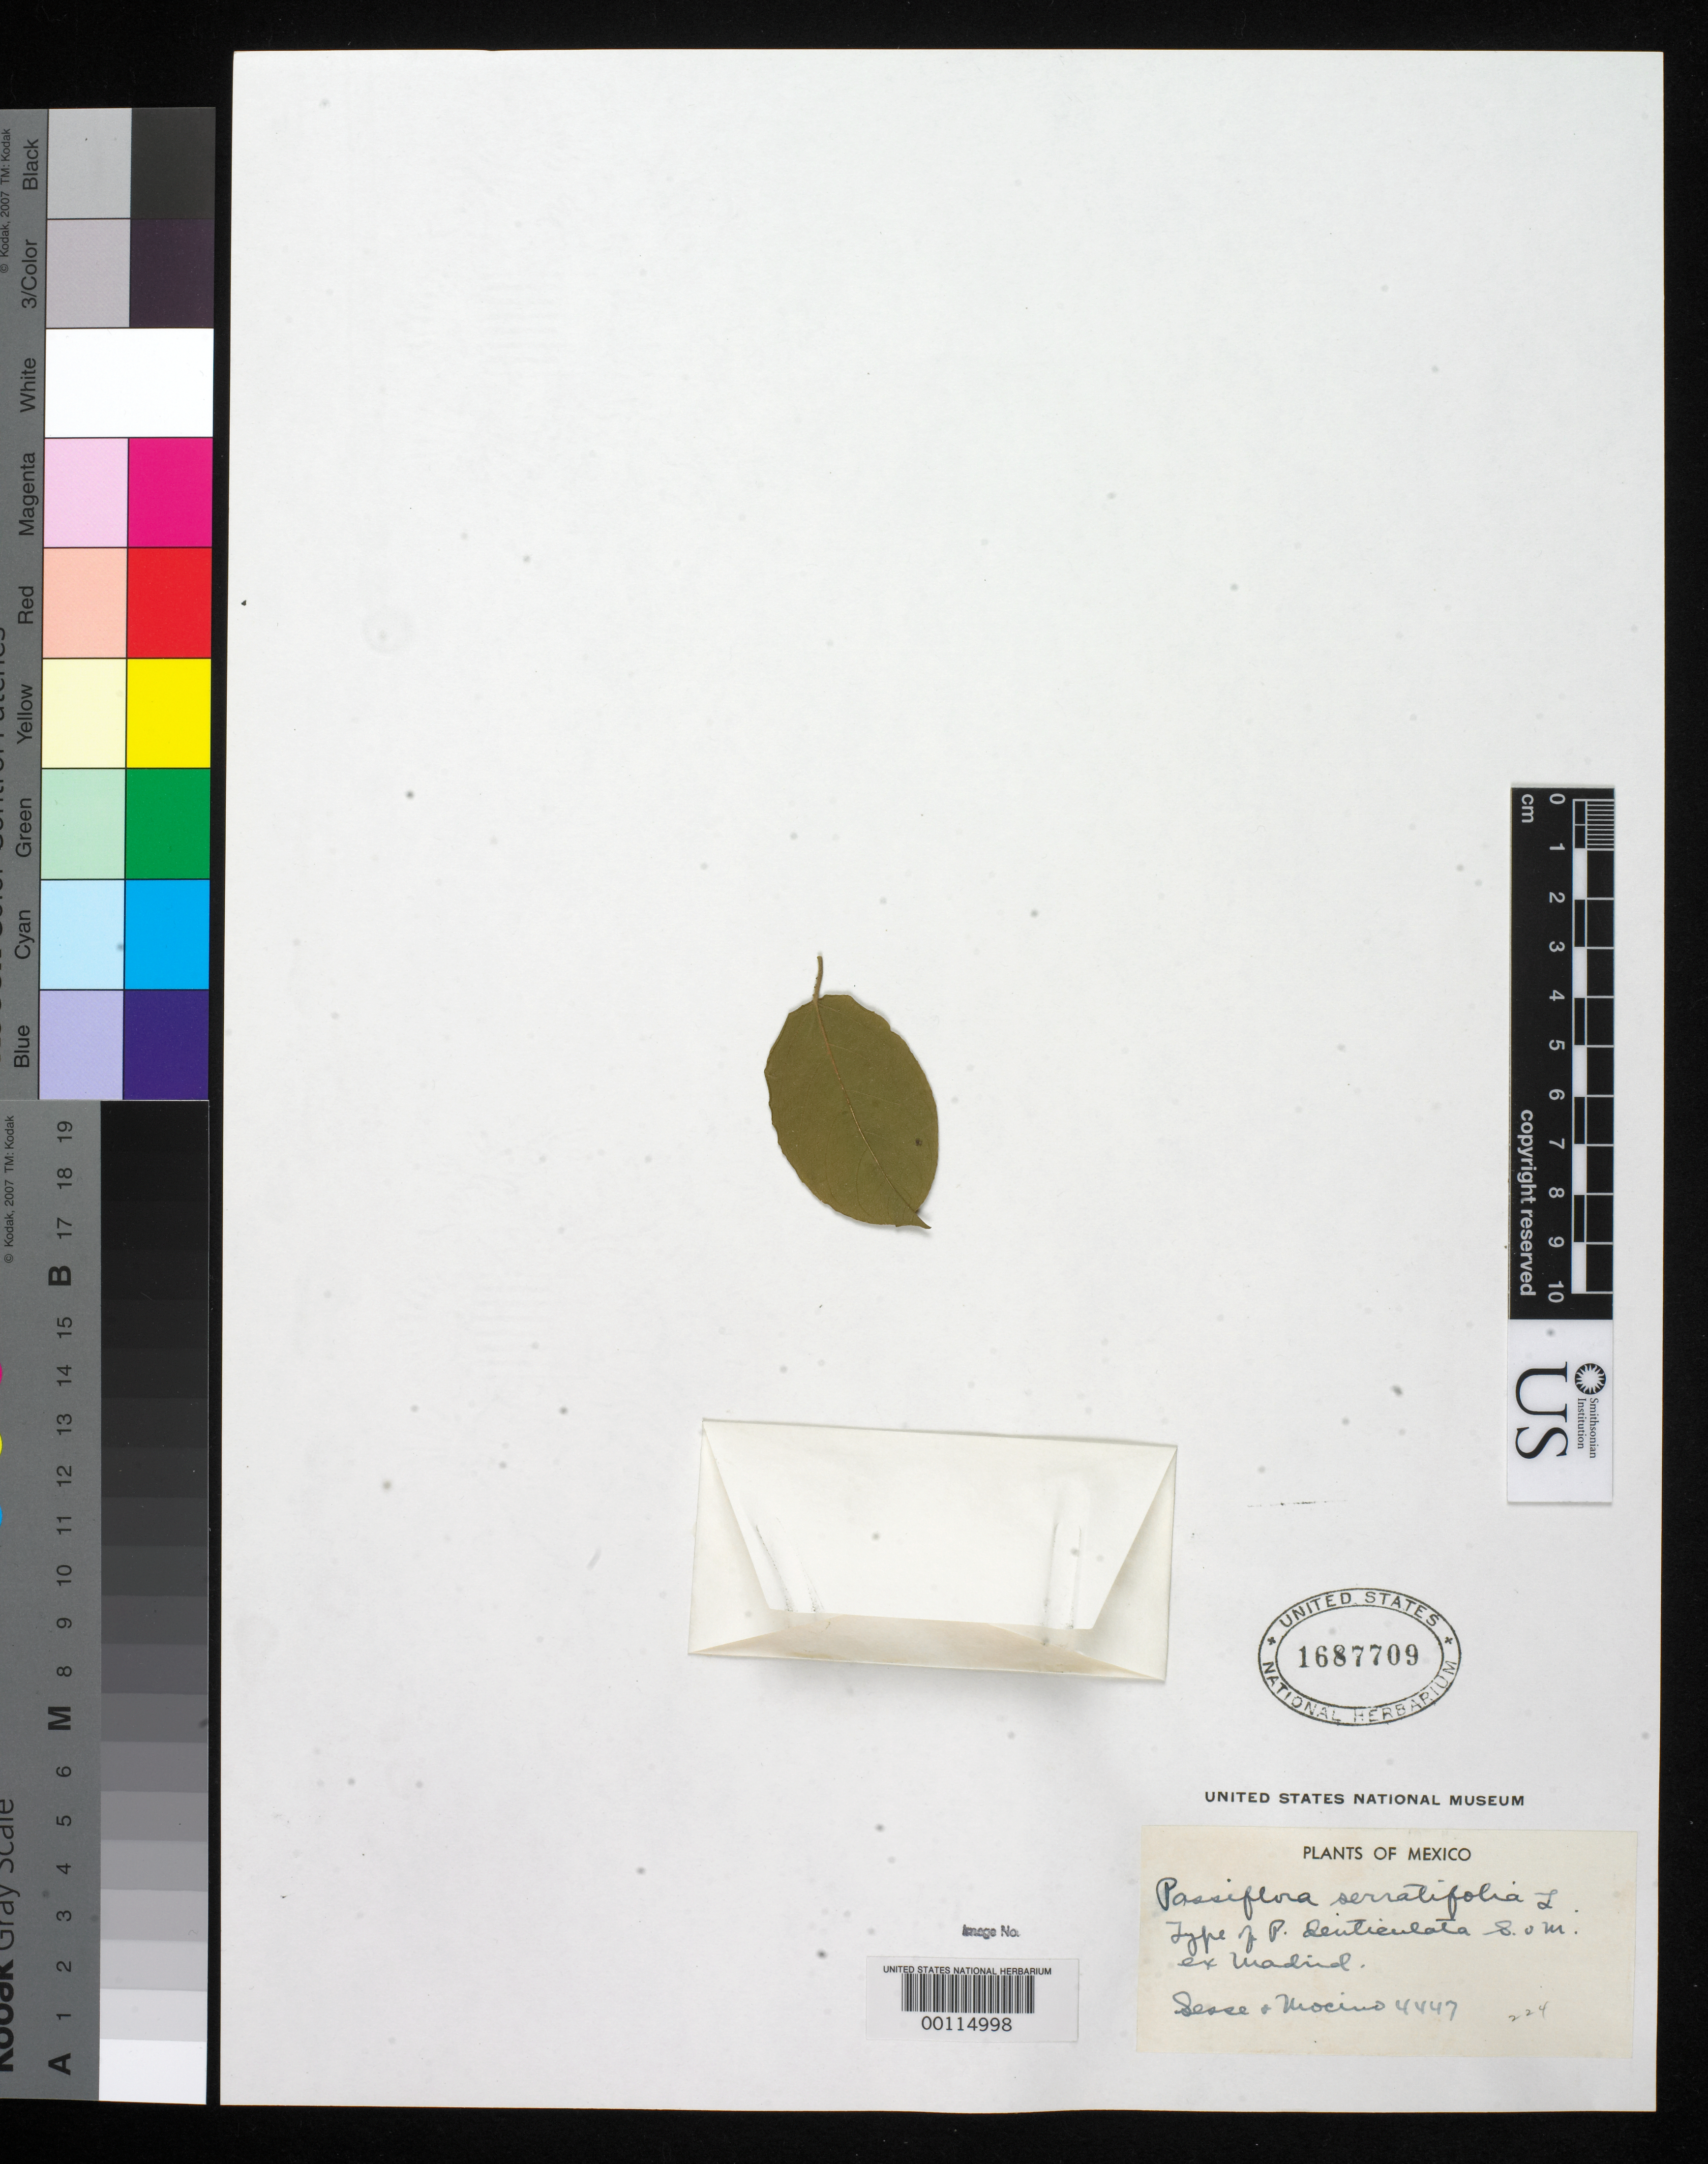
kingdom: Plantae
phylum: Tracheophyta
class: Magnoliopsida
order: Malpighiales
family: Passifloraceae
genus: Passiflora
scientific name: Passiflora denticulata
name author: Sessé & Moc.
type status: Type Fragment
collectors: M. Sessé y Lacasta & J. M. Mociño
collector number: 4447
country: Mexico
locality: E of Monserrat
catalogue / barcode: US 1687709